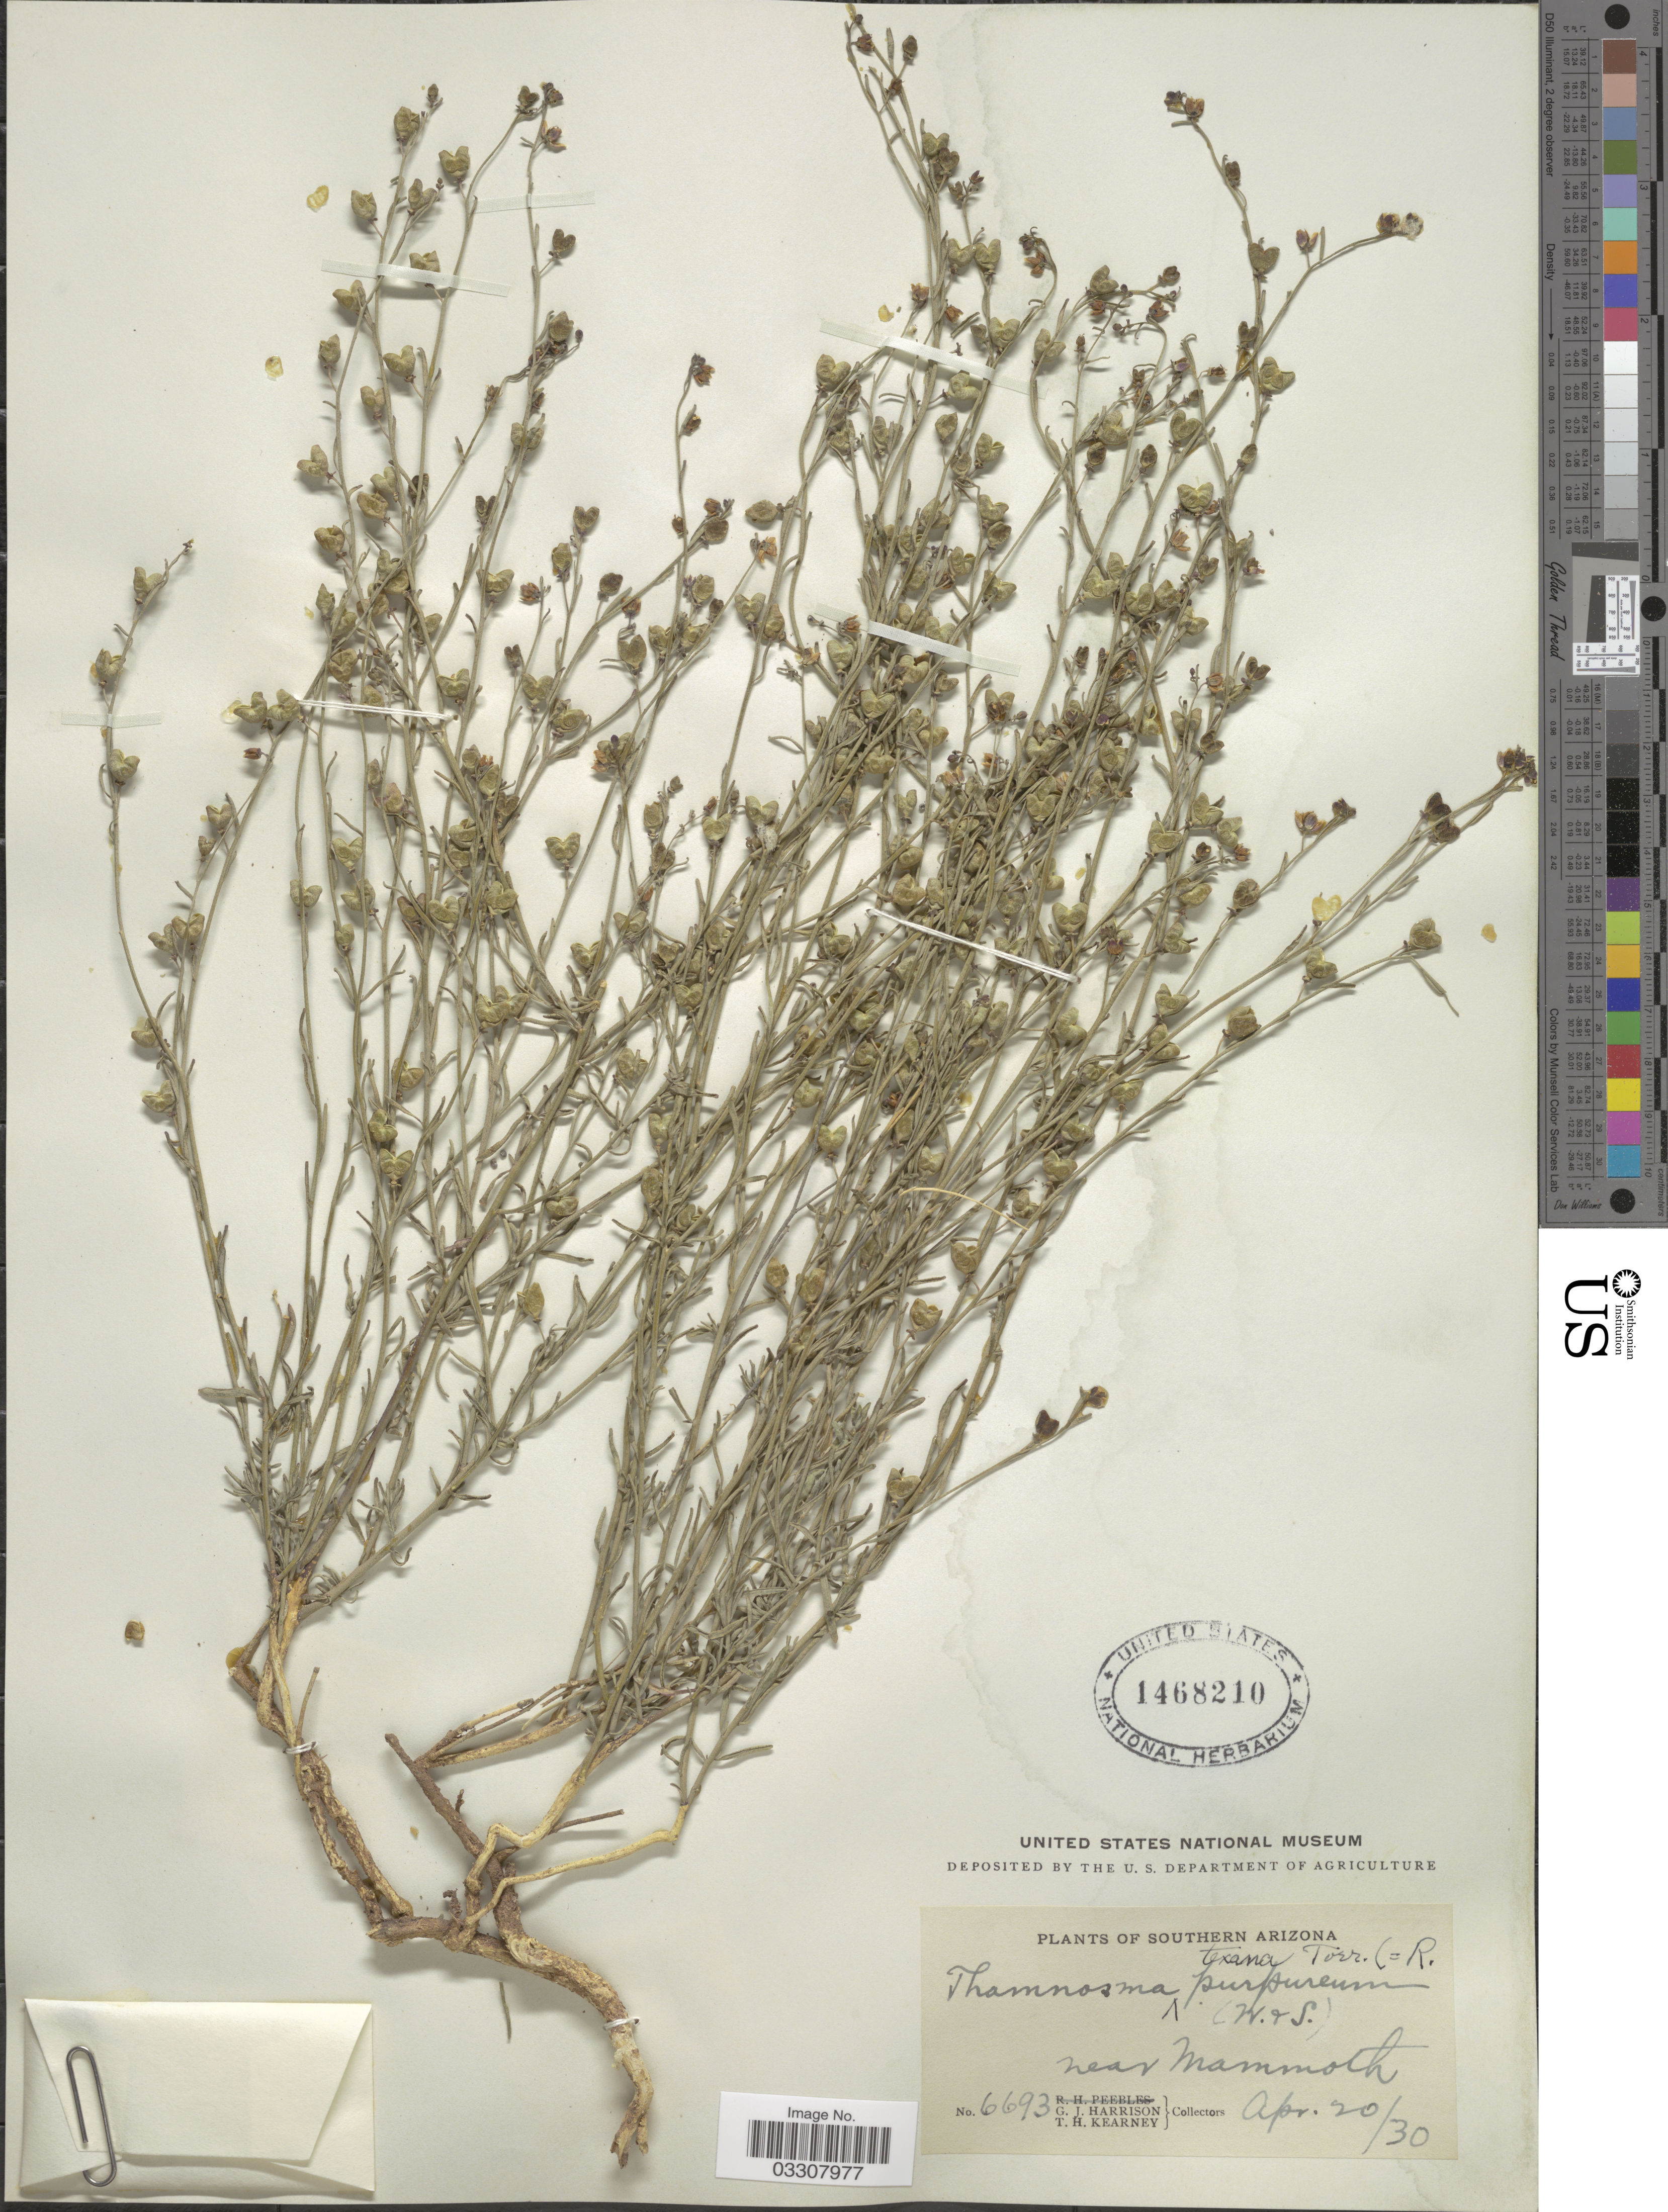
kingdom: Plantae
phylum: Tracheophyta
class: Magnoliopsida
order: Sapindales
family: Rutaceae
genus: Thamnosma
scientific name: Thamnosma texana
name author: (A. Gray) Torr.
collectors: G. J. Harrison & T. H. Kearney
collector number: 6693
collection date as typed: Transcribed d/m/y: 20/4/30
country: United States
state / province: Arizona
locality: Southern Arizona. Near Mammoth.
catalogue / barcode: US 1468210